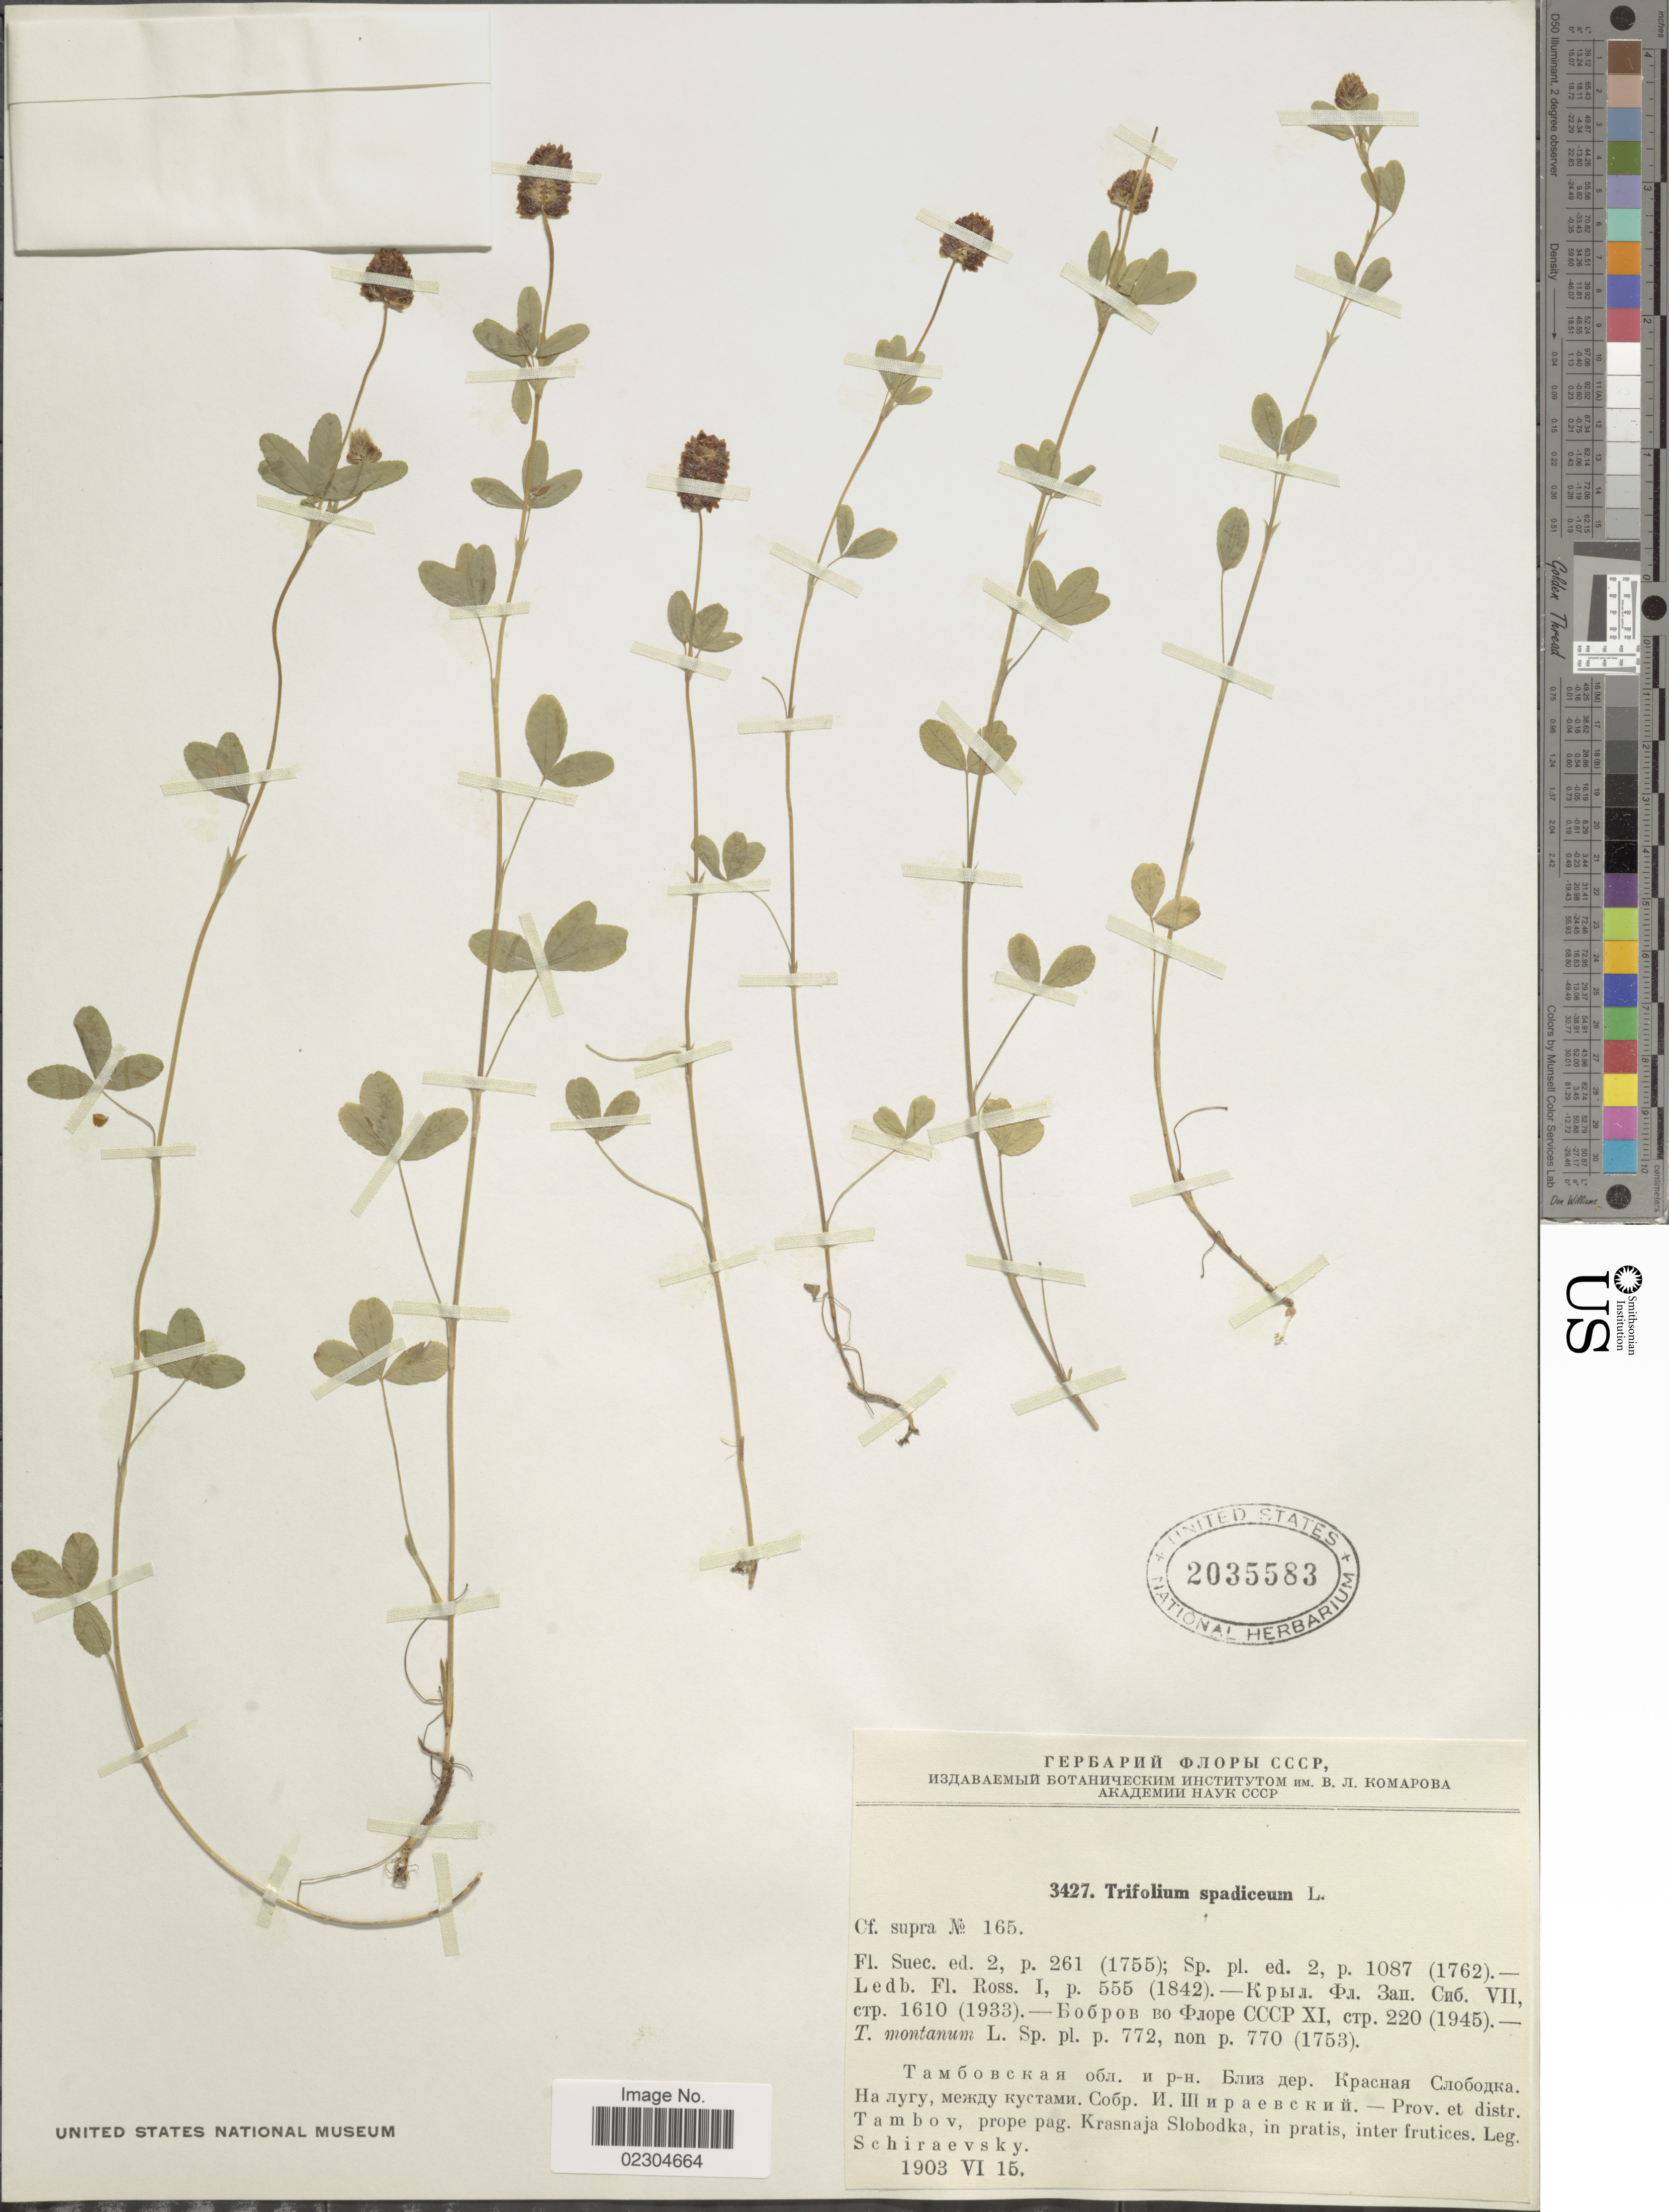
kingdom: Plantae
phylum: Tracheophyta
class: Magnoliopsida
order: Fabales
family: Fabaceae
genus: Trifolium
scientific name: Trifolium spadiceum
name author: L.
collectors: Schiraevsky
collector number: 3427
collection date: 1903-06-15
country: Russian Federation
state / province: Tambov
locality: Prov. et distr. Tambov, prope pag. Krasnaja Sobodka, in pratis, inter frituces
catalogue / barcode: US 2035583